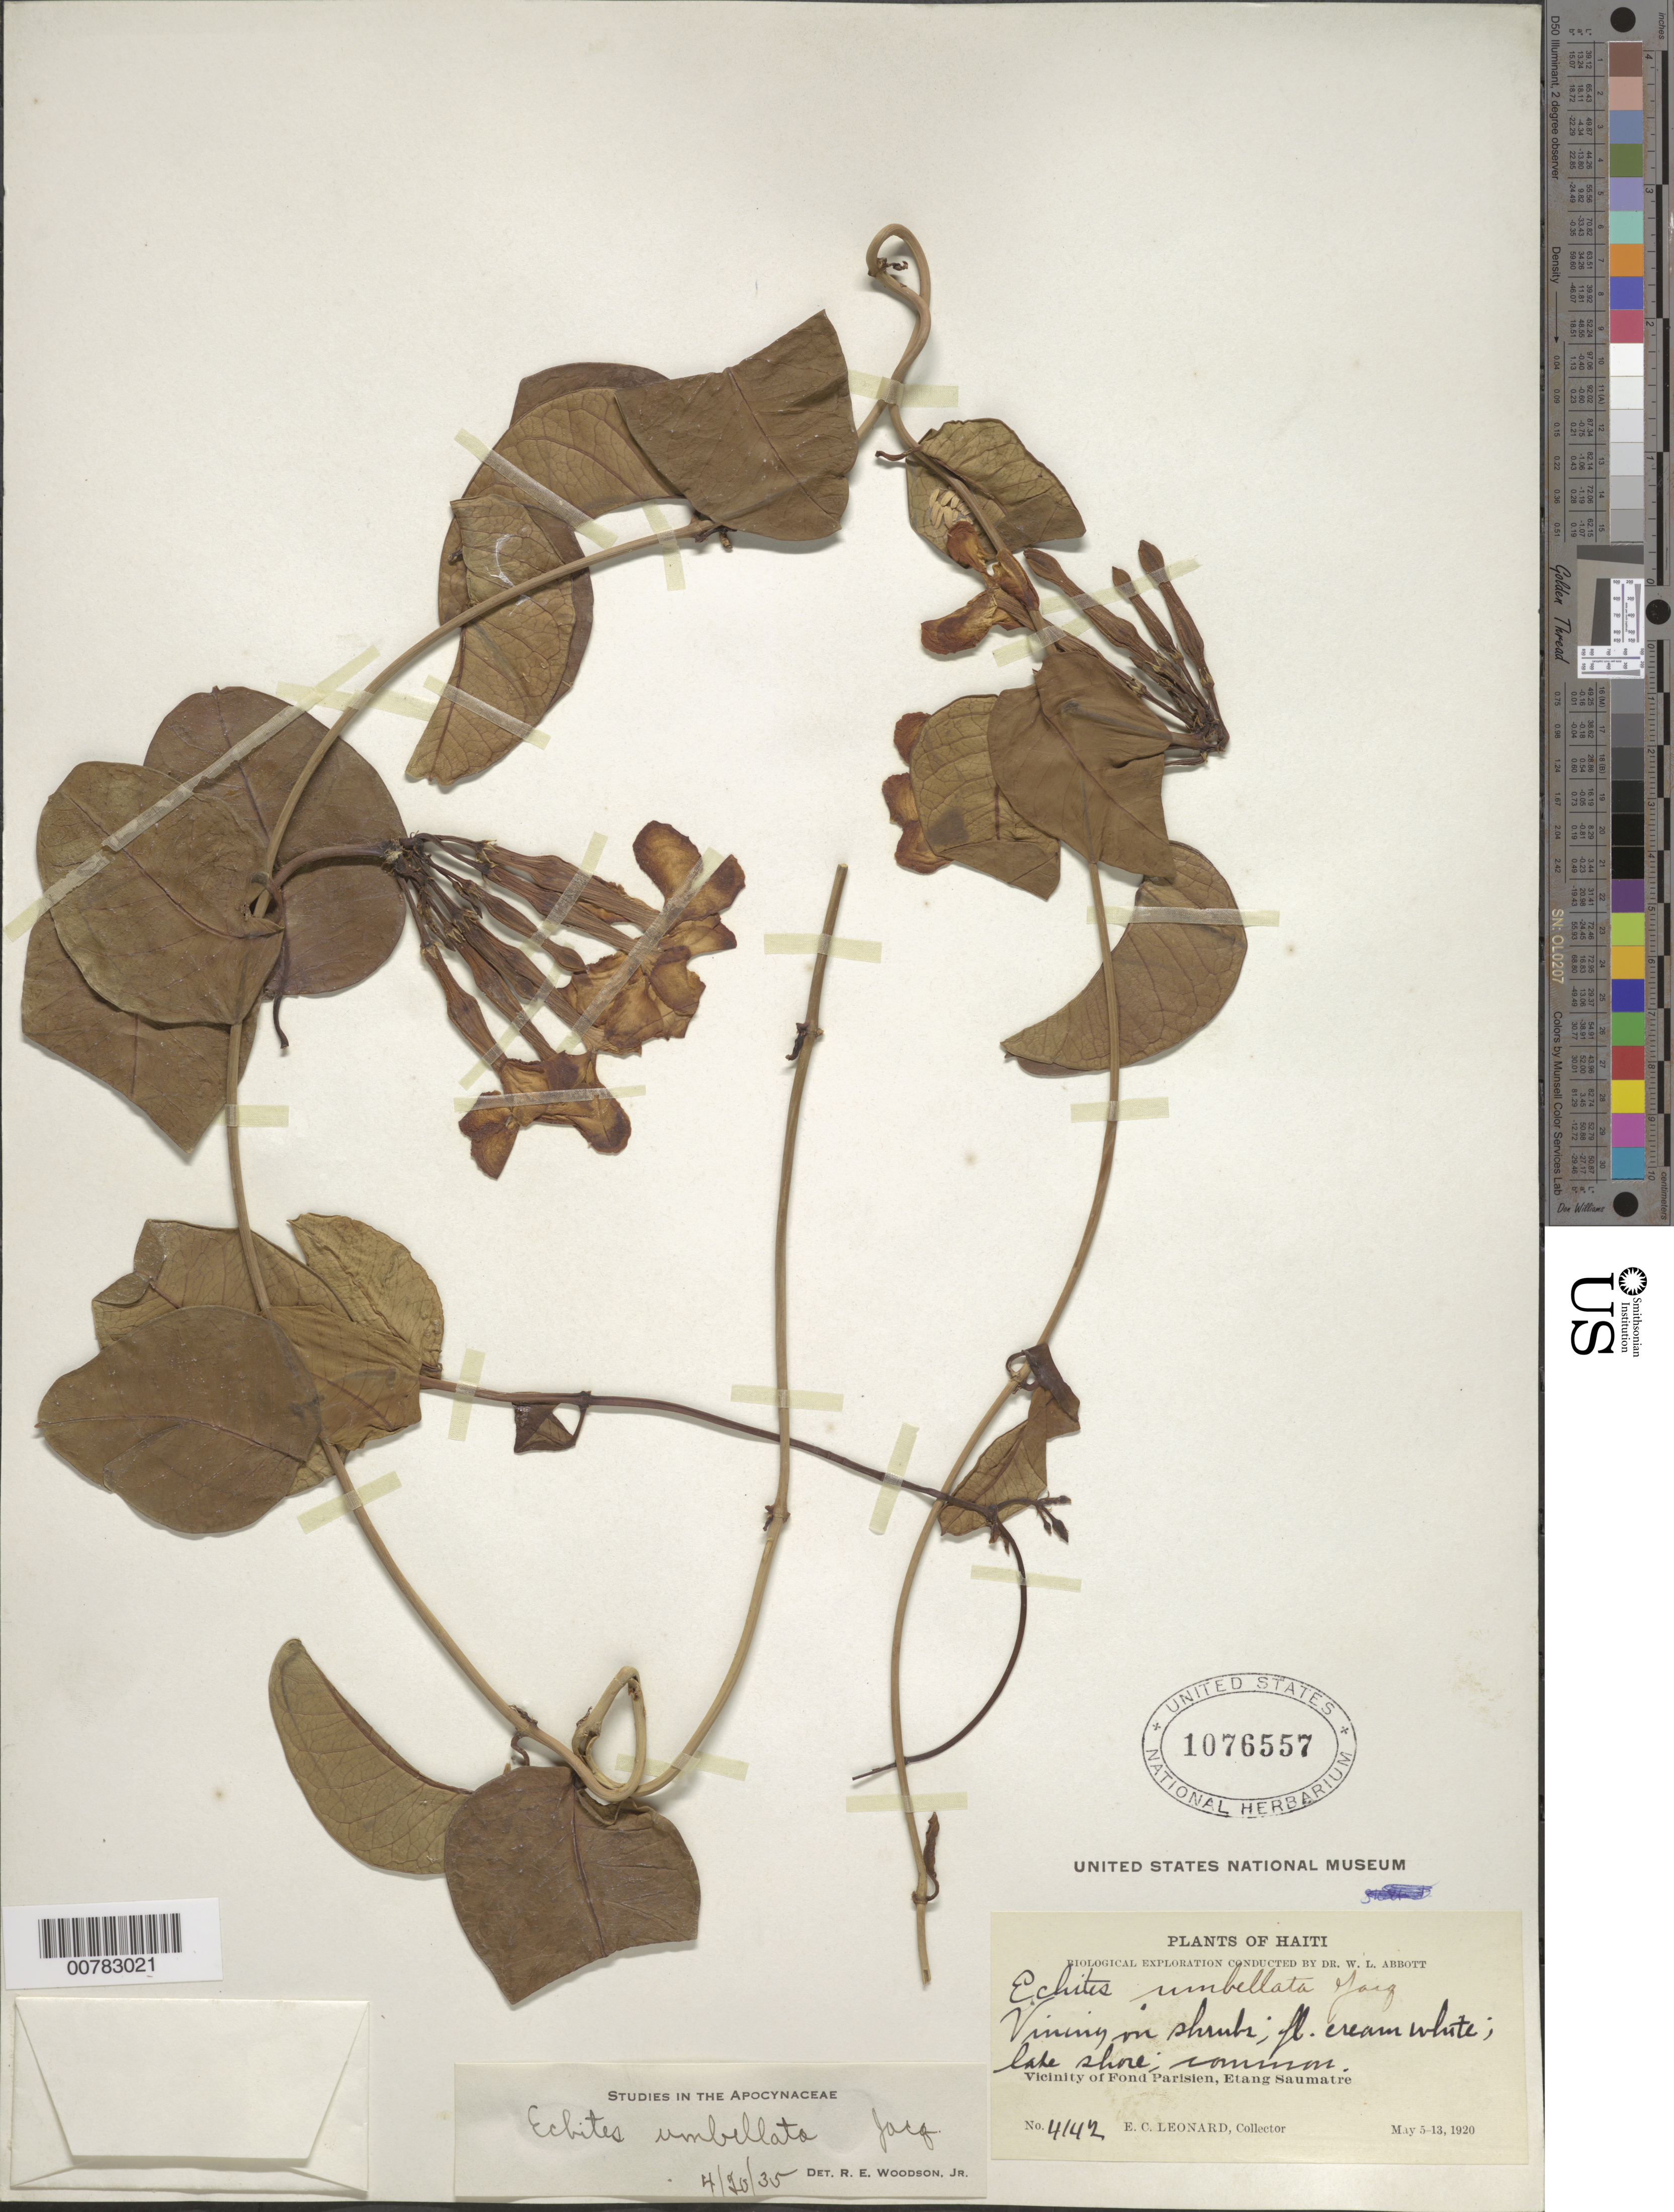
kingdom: Plantae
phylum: Tracheophyta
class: Magnoliopsida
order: Gentianales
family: Apocynaceae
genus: Echites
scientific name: Echites umbellatus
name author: Jacq.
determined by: Woodson, R. E., Jr.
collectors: E. C. Leonard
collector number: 4142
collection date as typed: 05 Mar 1920 to 13 Mar 1920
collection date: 1920-03-05/1920-03-13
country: Haiti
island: Hispaniola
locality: Etang Saumatre, vicinity of Fond Parisien.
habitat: Lake shore.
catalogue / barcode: US 1076557